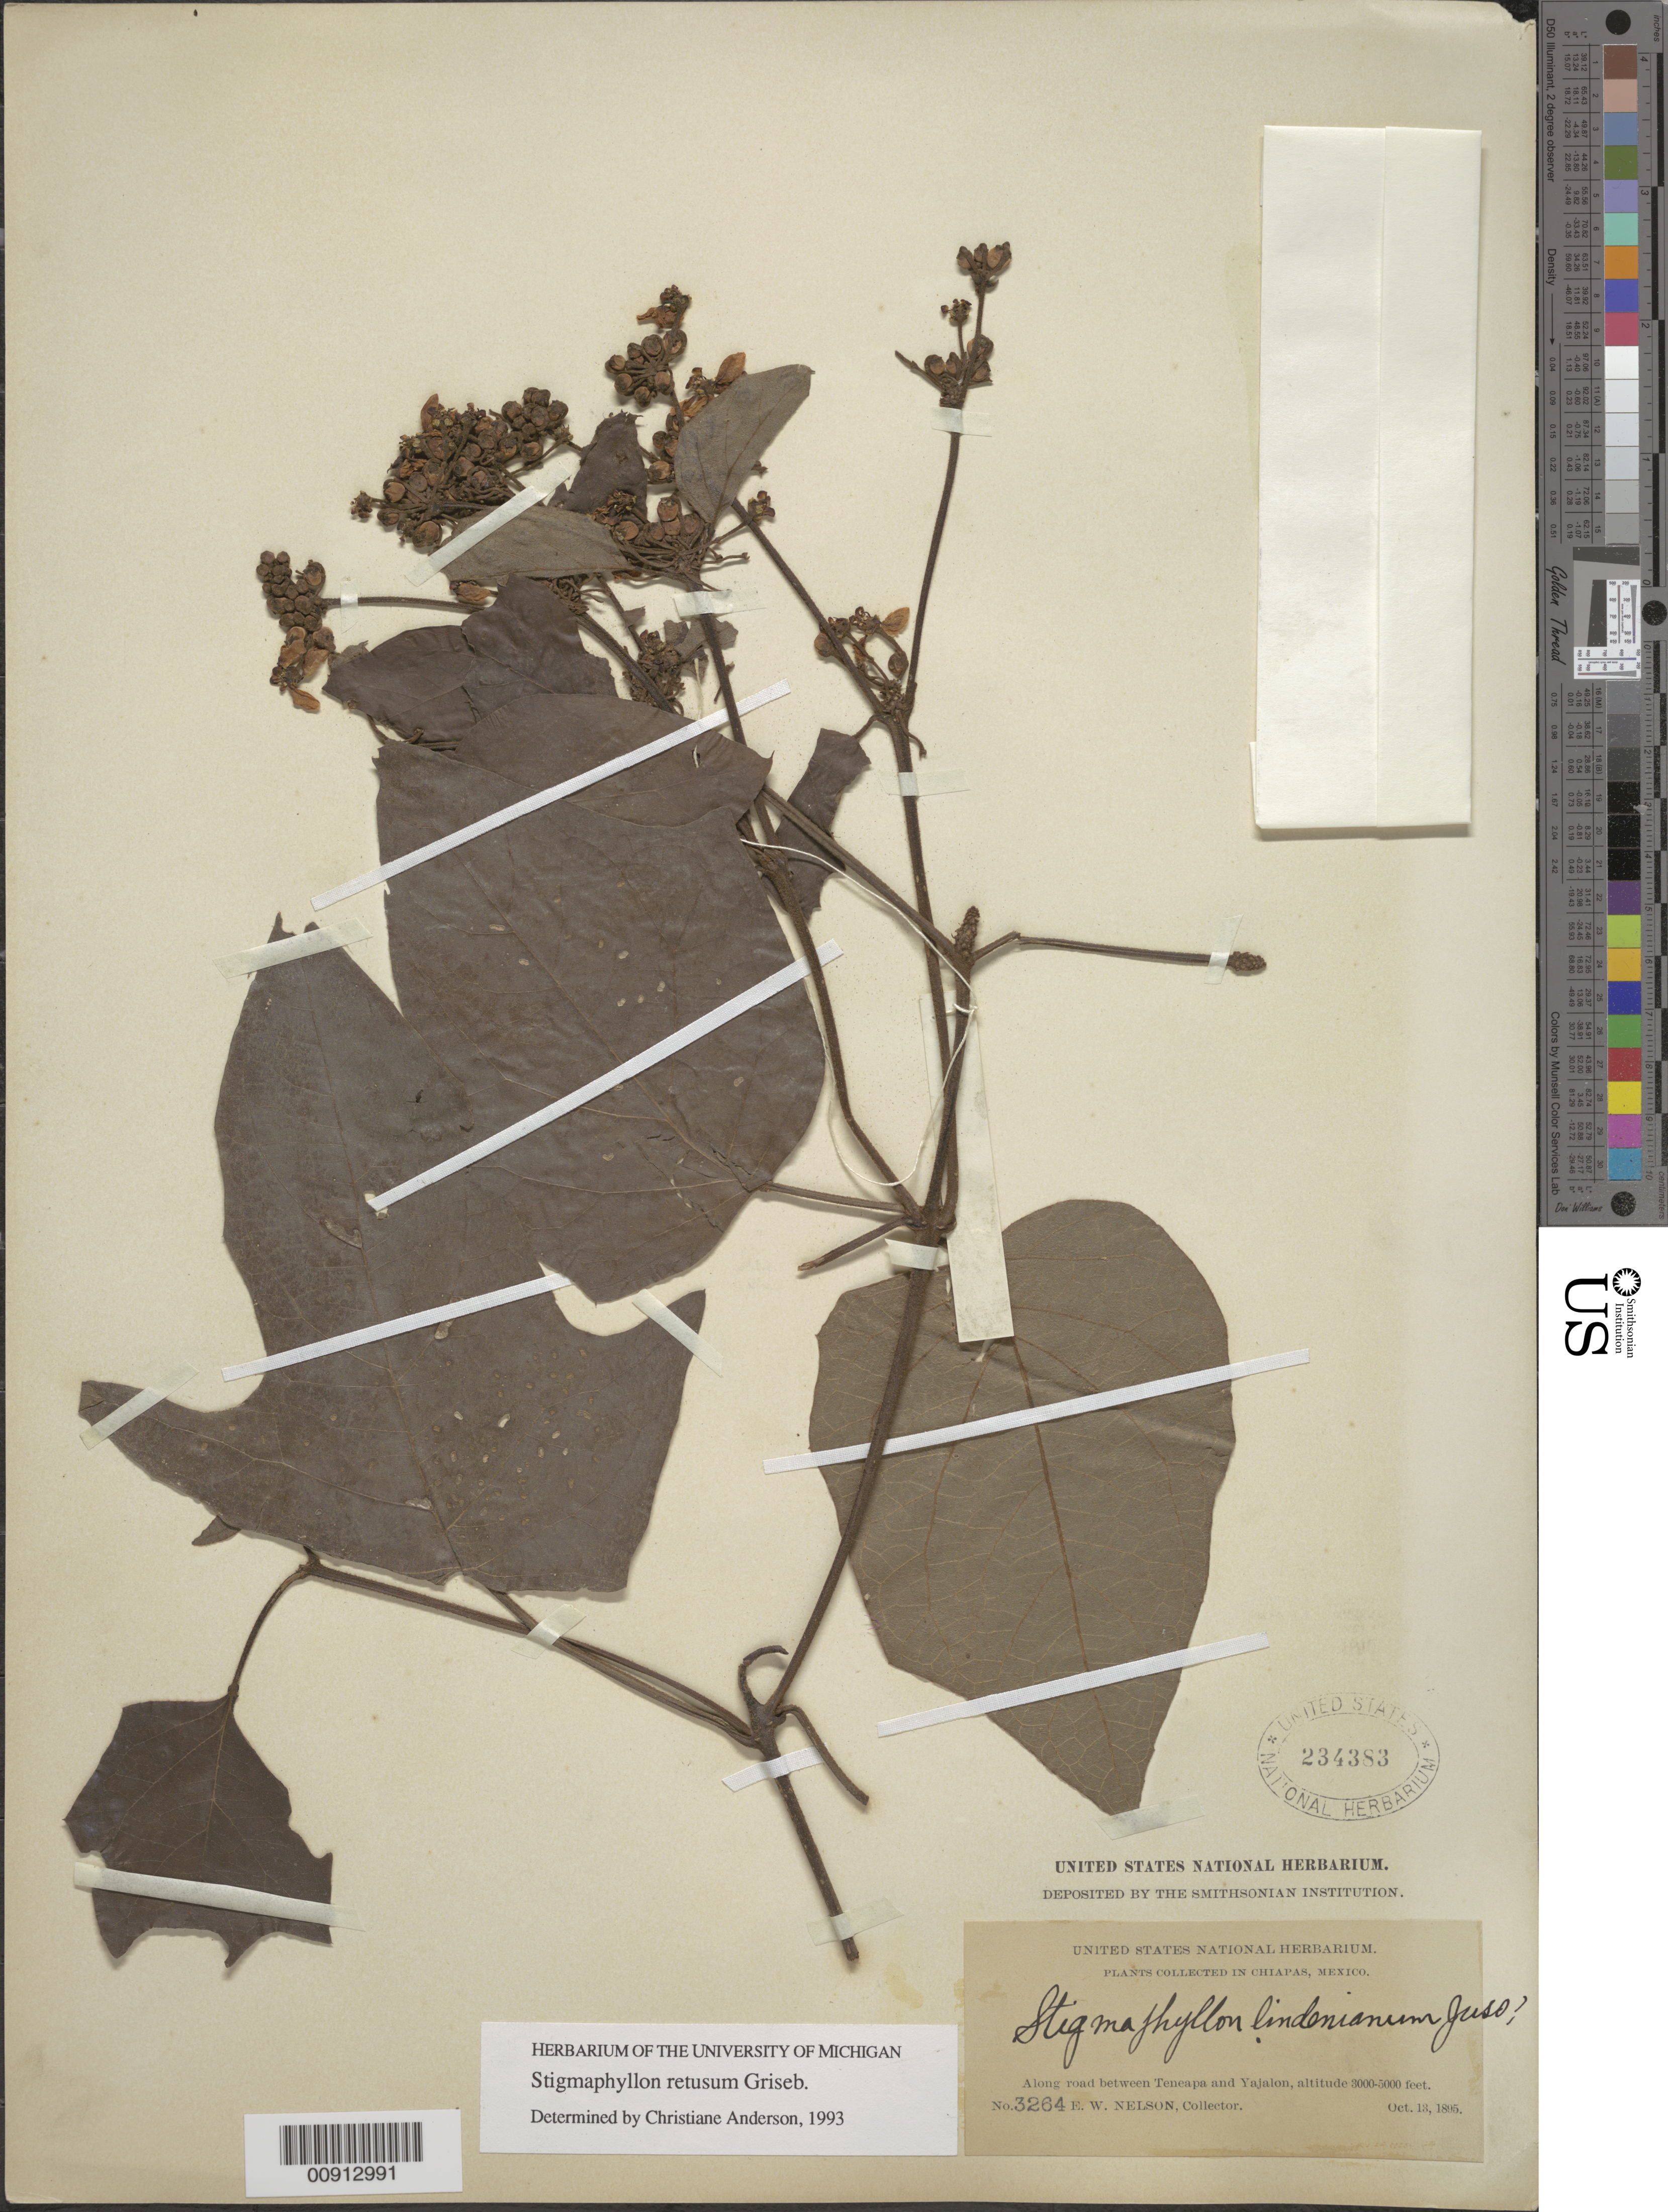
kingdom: Plantae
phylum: Tracheophyta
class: Magnoliopsida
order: Malpighiales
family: Malpighiaceae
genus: Stigmaphyllon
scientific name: Stigmaphyllon retusum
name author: Griseb.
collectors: E. W. Nelson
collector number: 3264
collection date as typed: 13 Oct 1895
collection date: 1895-10-13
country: Mexico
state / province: Chiapas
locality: Chiapas: Along road between Teneapa and Yajalon.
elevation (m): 914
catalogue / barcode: US 234383